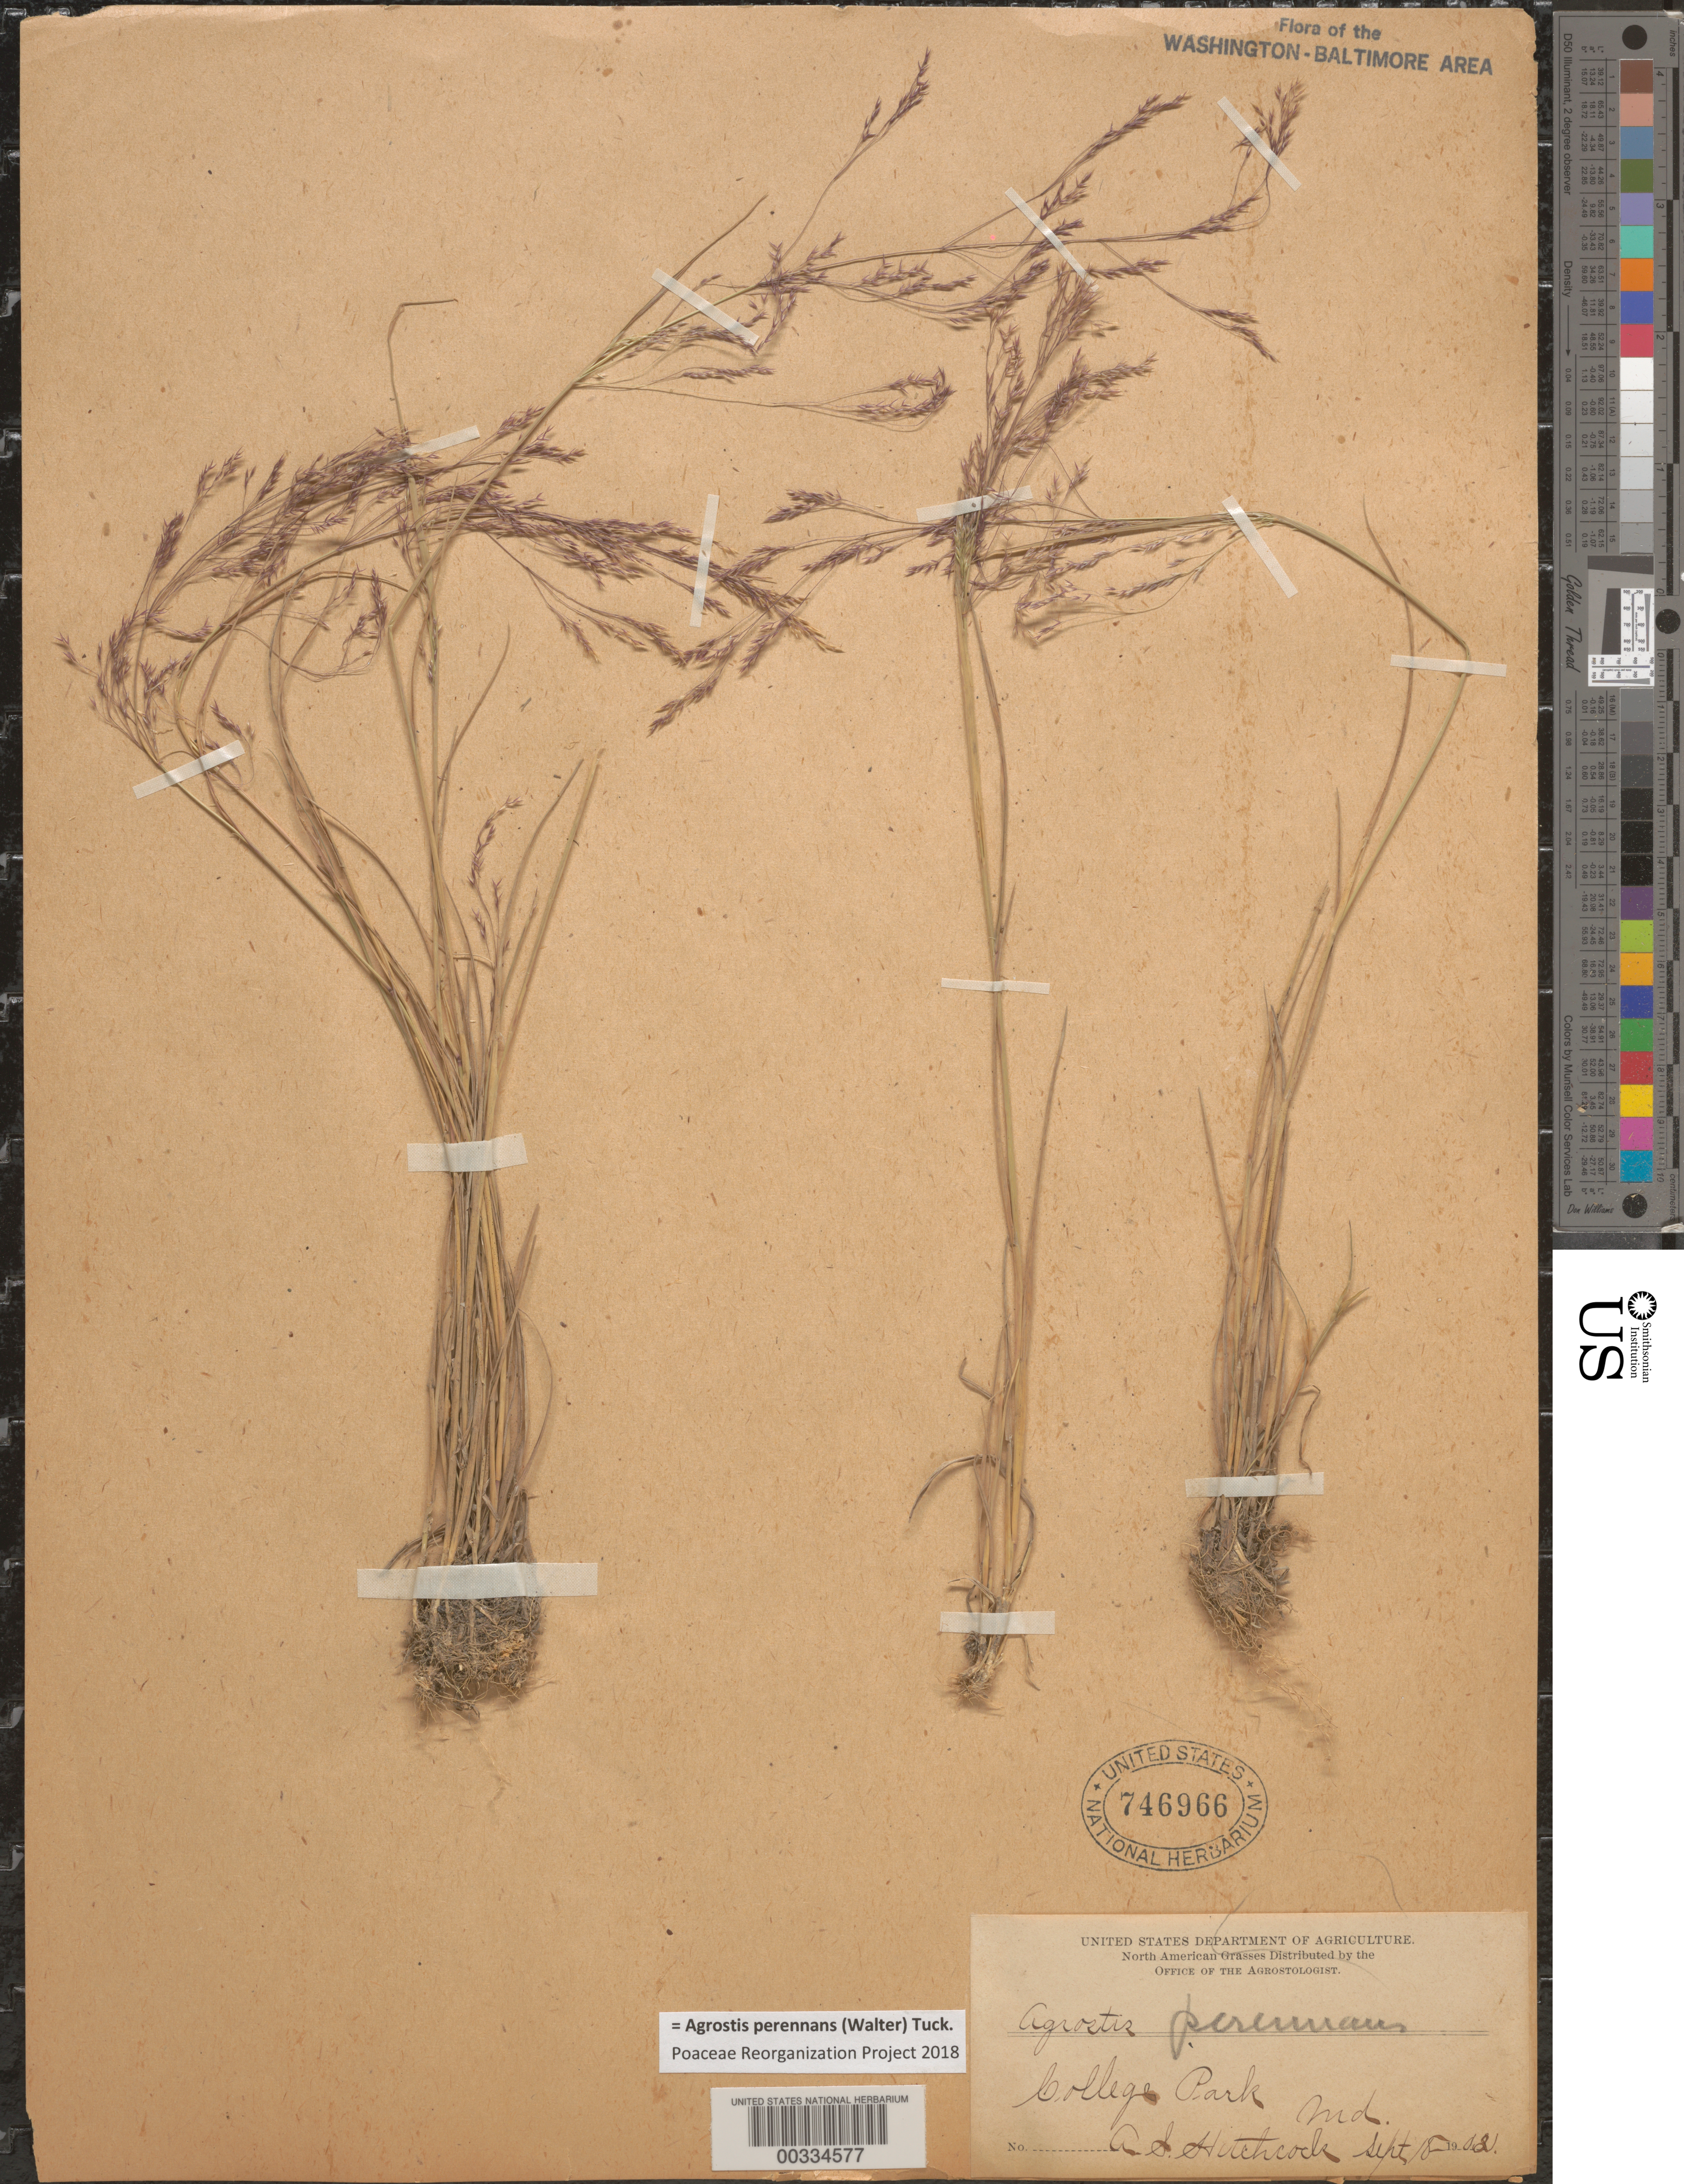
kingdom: Plantae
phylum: Tracheophyta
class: Liliopsida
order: Poales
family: Poaceae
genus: Agrostis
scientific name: Agrostis perennans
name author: (Walter) Tuck.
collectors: A. S. Hitchcock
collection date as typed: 18 Sep 1902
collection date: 1902-09-18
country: United States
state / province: Maryland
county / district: Prince George's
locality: College Park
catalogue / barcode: US 746966